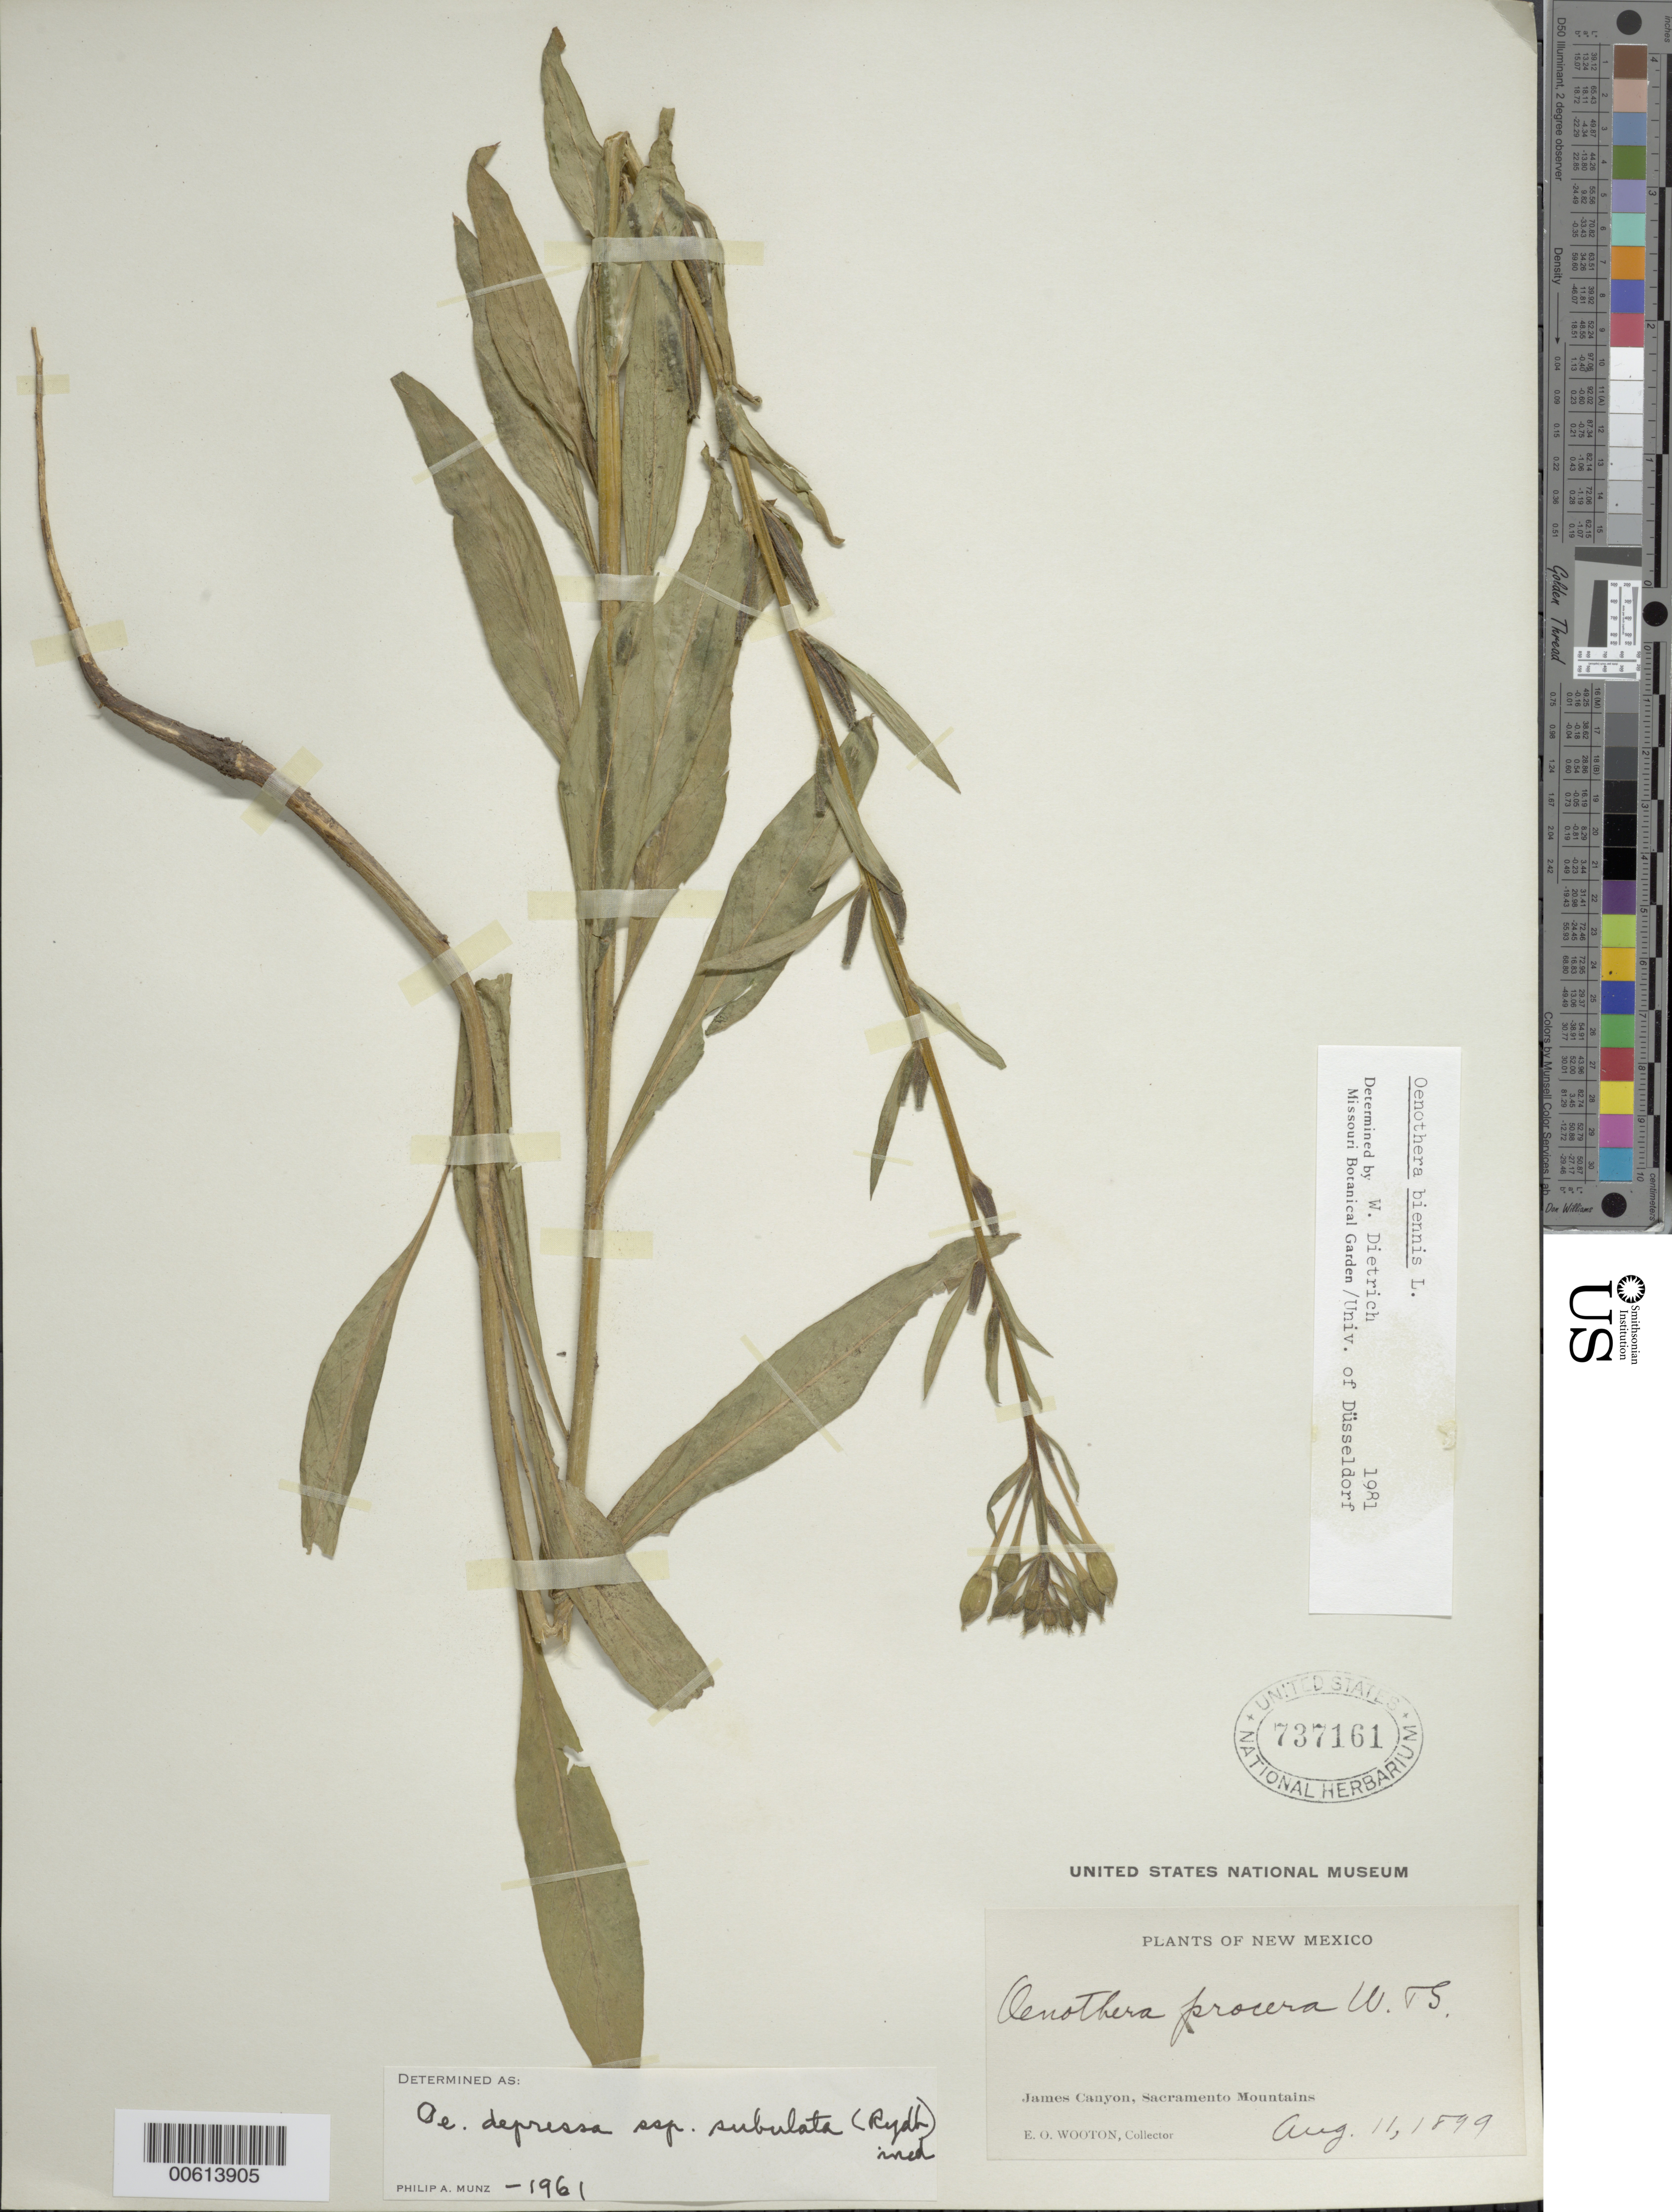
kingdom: Plantae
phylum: Tracheophyta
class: Magnoliopsida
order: Myrtales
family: Onagraceae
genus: Oenothera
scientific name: Oenothera villosa subsp. strigosa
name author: (Rydb.) W. Dietr. & P.H. Raven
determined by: Wagner, W. L., (BOT), Smithsonian Institution - National Museum of Natural History (UNITED STATES)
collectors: E. O. Wooton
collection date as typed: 11 Aug 1899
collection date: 1899-08-11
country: United States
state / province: New Mexico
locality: James Canyon, Sacramento Mountains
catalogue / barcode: US 737161